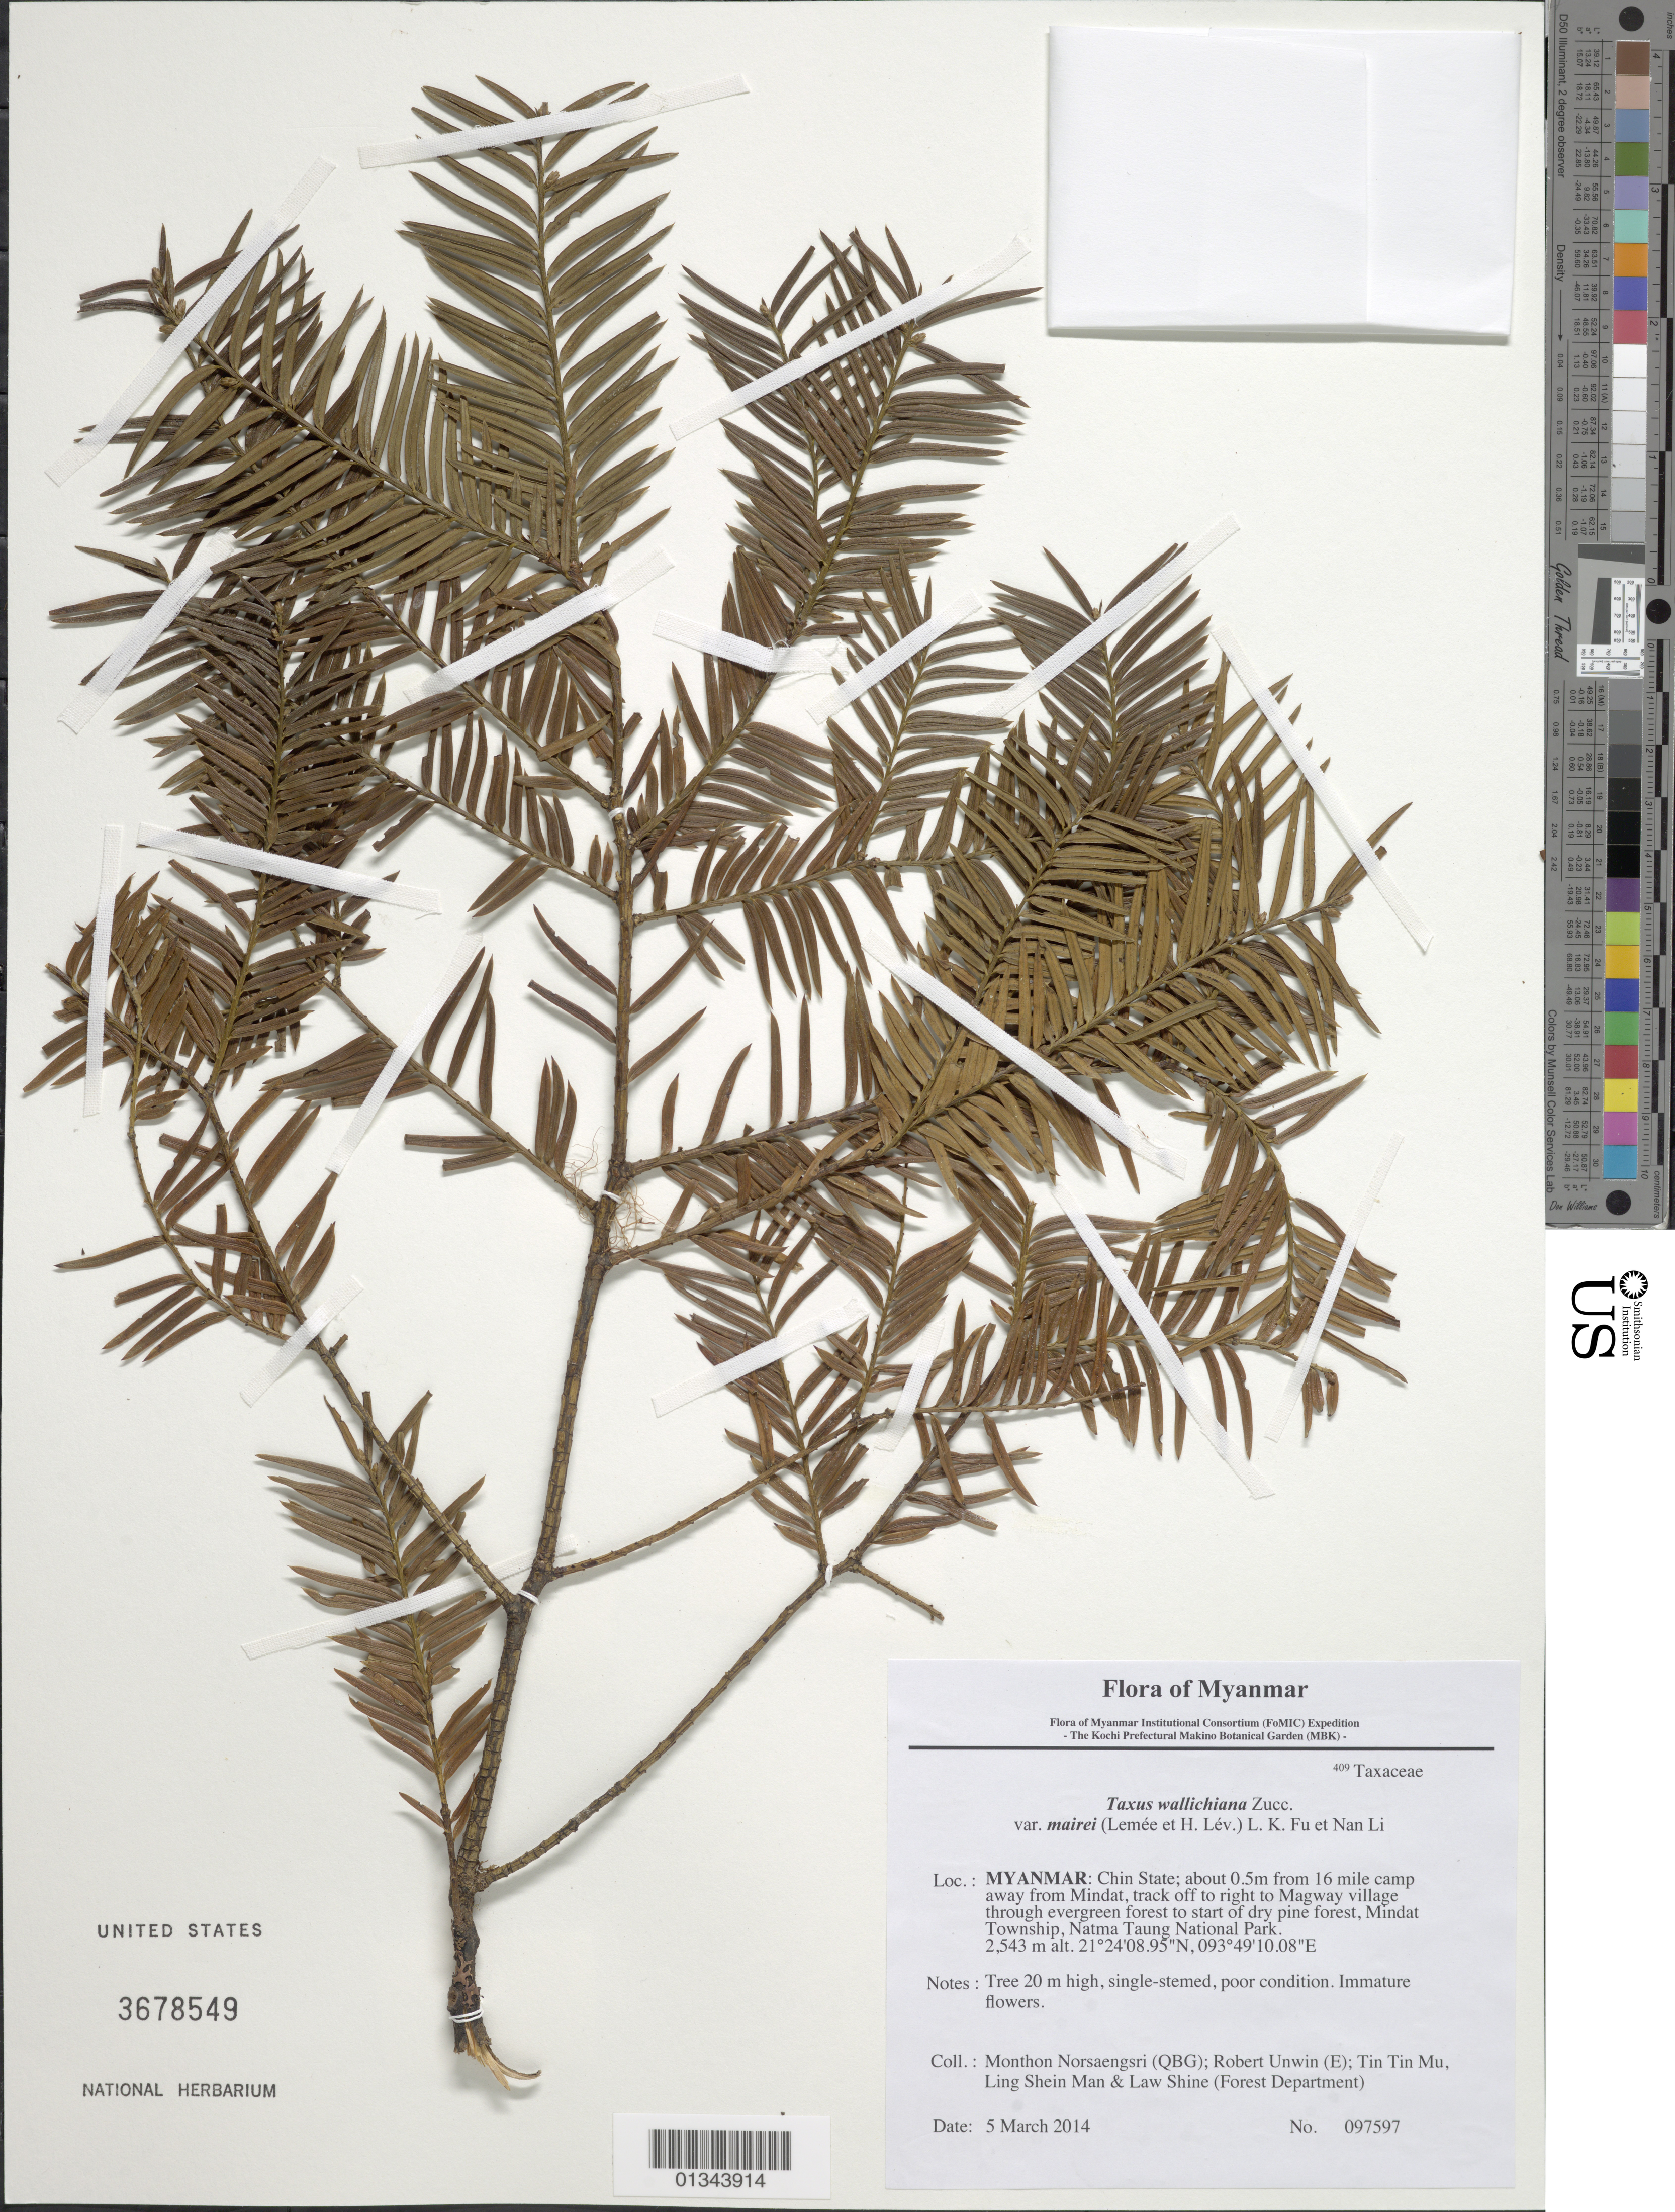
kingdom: Plantae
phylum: Tracheophyta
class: Pinopsida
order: Pinales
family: Taxaceae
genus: Taxus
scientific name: Taxus wallichiana var. mairei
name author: (Lemée & H. Lév.) L.K. Fu & N. Li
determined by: Fujikawa, Kazumi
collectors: M. Norsaengsri, R. Unwin, Tin Tin Mu, Ling Shein Man & L. Shine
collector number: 97597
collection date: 2014-03-05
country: Myanmar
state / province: Chin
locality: About 0.5m from 16 mile camp away from Mindat, track off to right to Magway village through evergreen forest to start of dry pine forest, Mindat Township, Natma Taung National Park.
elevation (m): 2543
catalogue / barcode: US 3678549